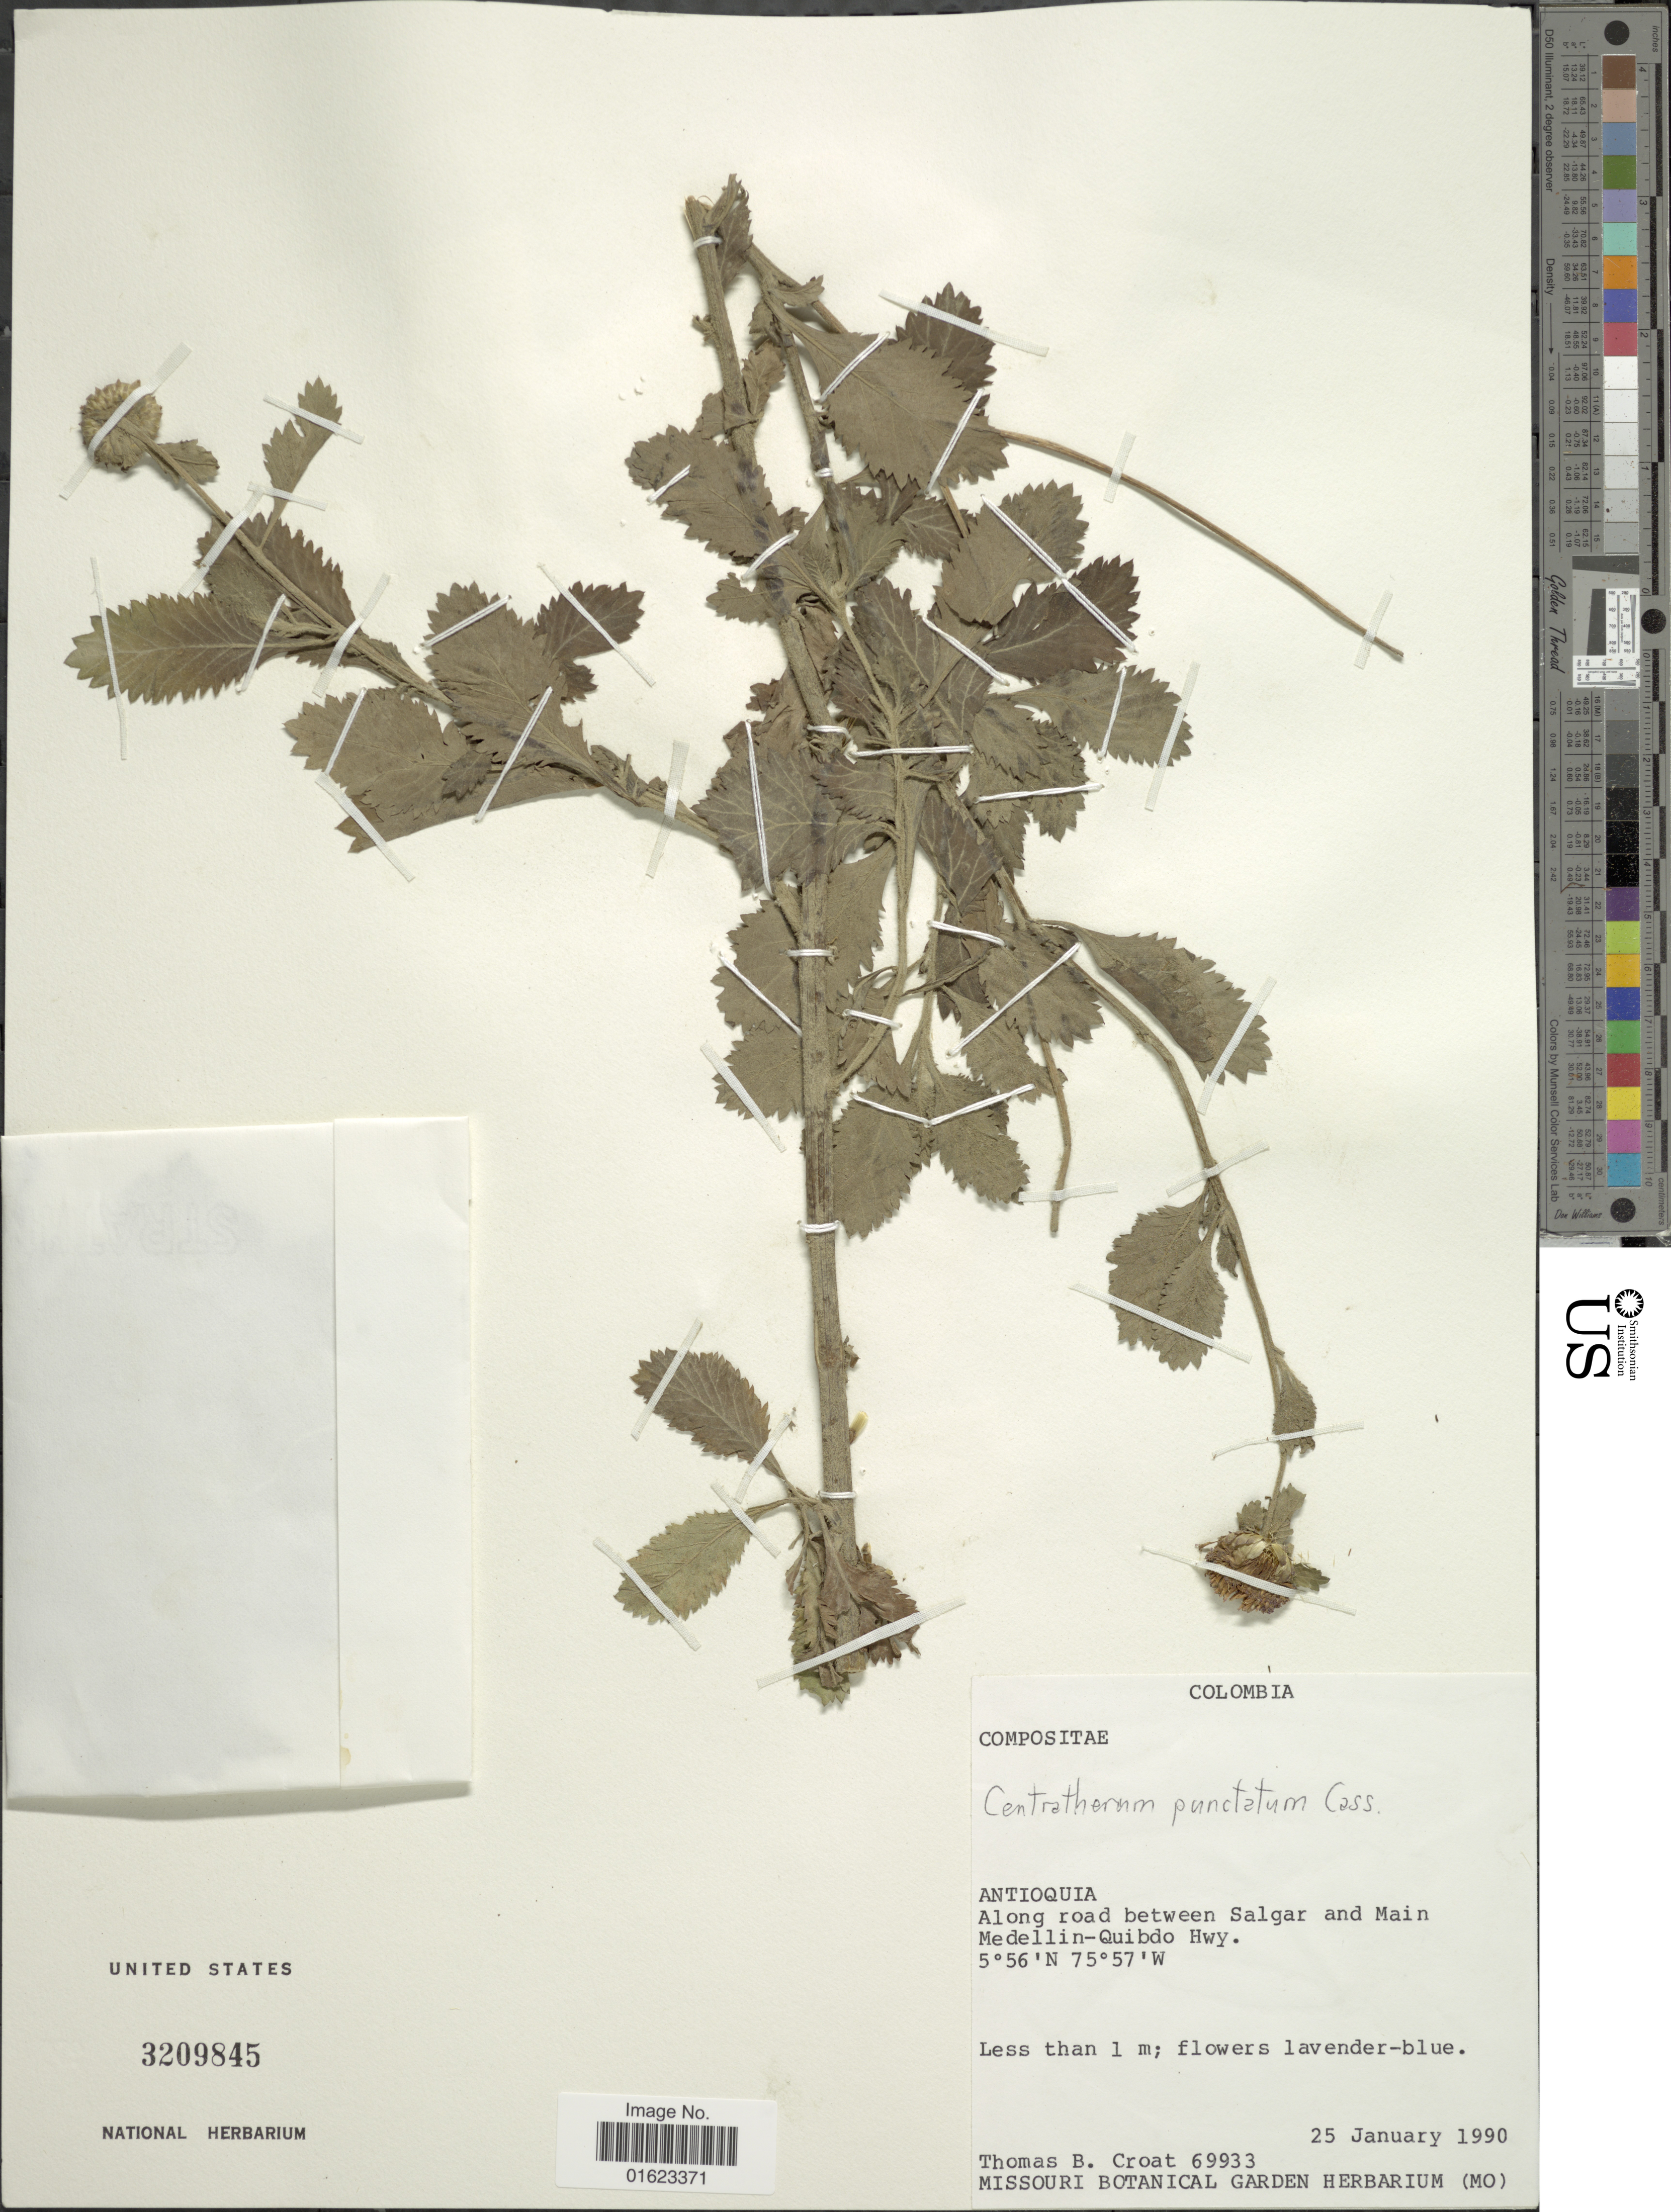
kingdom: Plantae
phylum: Tracheophyta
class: Magnoliopsida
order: Asterales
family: Asteraceae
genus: Centratherum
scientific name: Centratherum punctatum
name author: Cass.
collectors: T. B. Croat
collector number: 69933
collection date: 1990-01-25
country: Colombia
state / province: Antioquia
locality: Antioquia, Along road between Salgar and Main Medellin-Quibdo Hwy.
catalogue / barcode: US 3209845